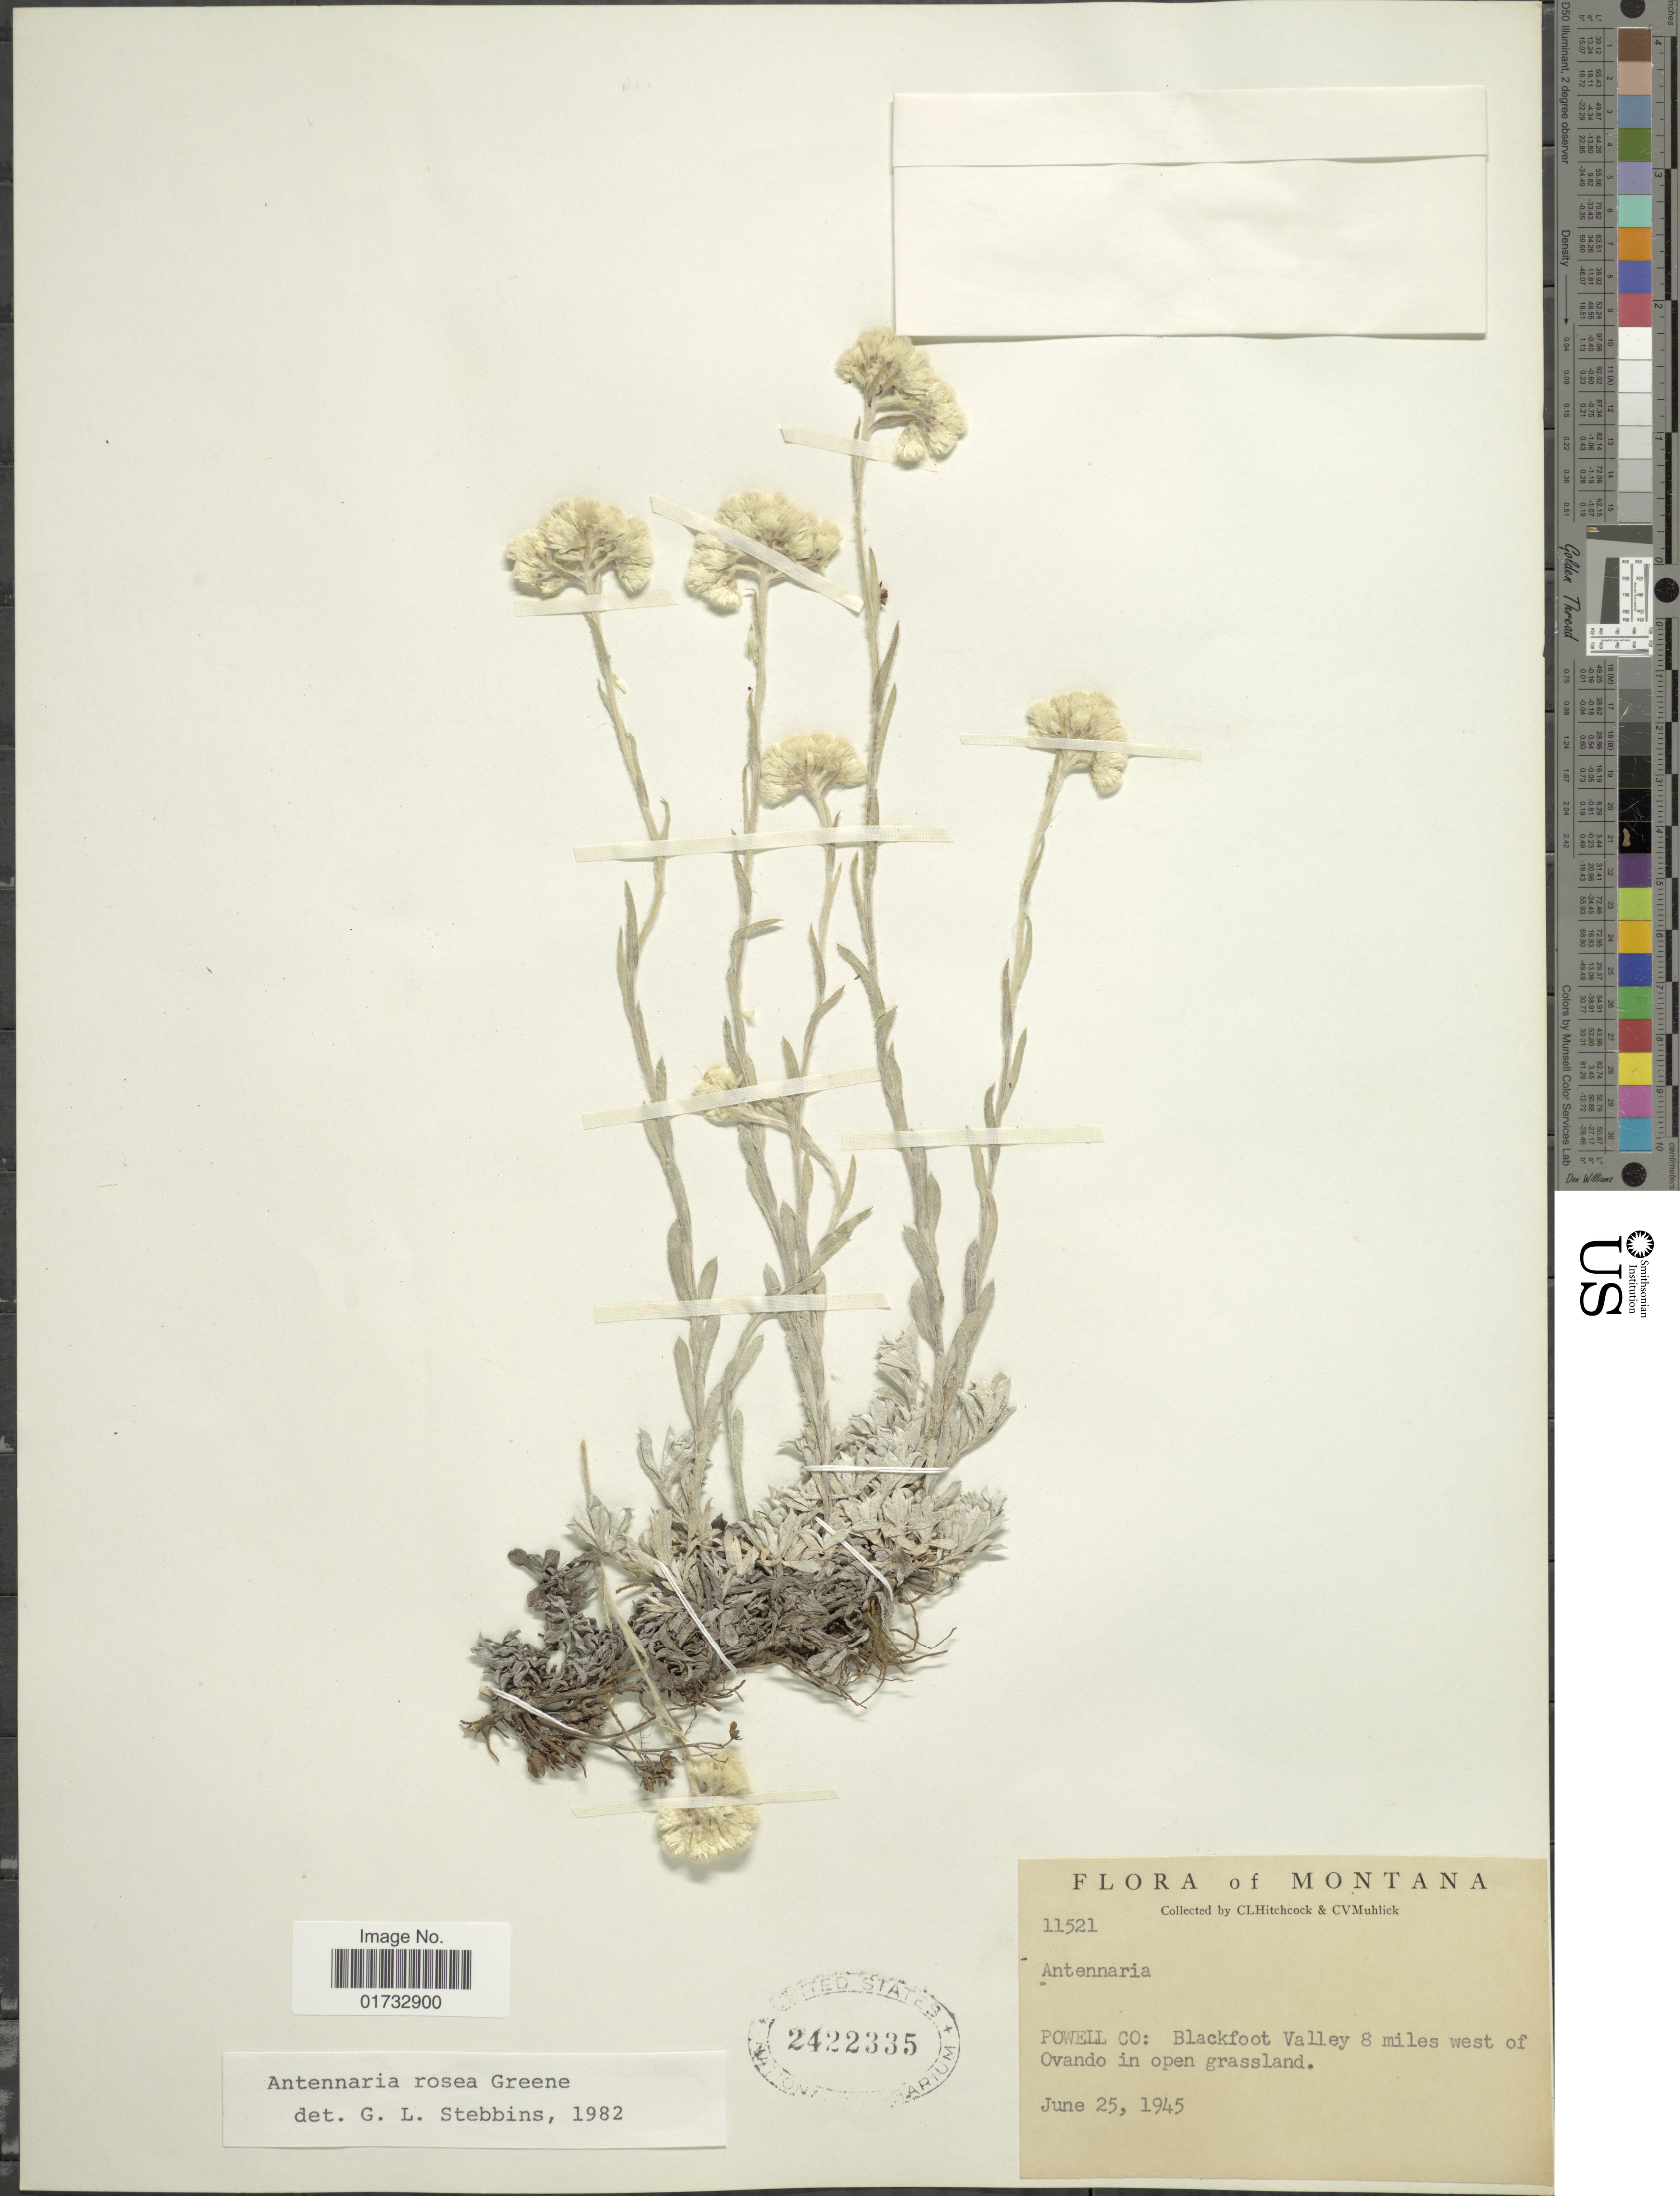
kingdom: Plantae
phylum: Tracheophyta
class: Magnoliopsida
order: Asterales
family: Asteraceae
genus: Antennaria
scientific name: Antennaria rosea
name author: Greene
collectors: C. L. Hitchcock & C. V. Muhlick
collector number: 11521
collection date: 1945-06-25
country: United States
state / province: Montana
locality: Powell Co: Blackfoot Valley, 8 milrd west of Ovando in open grassland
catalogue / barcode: US 2422335